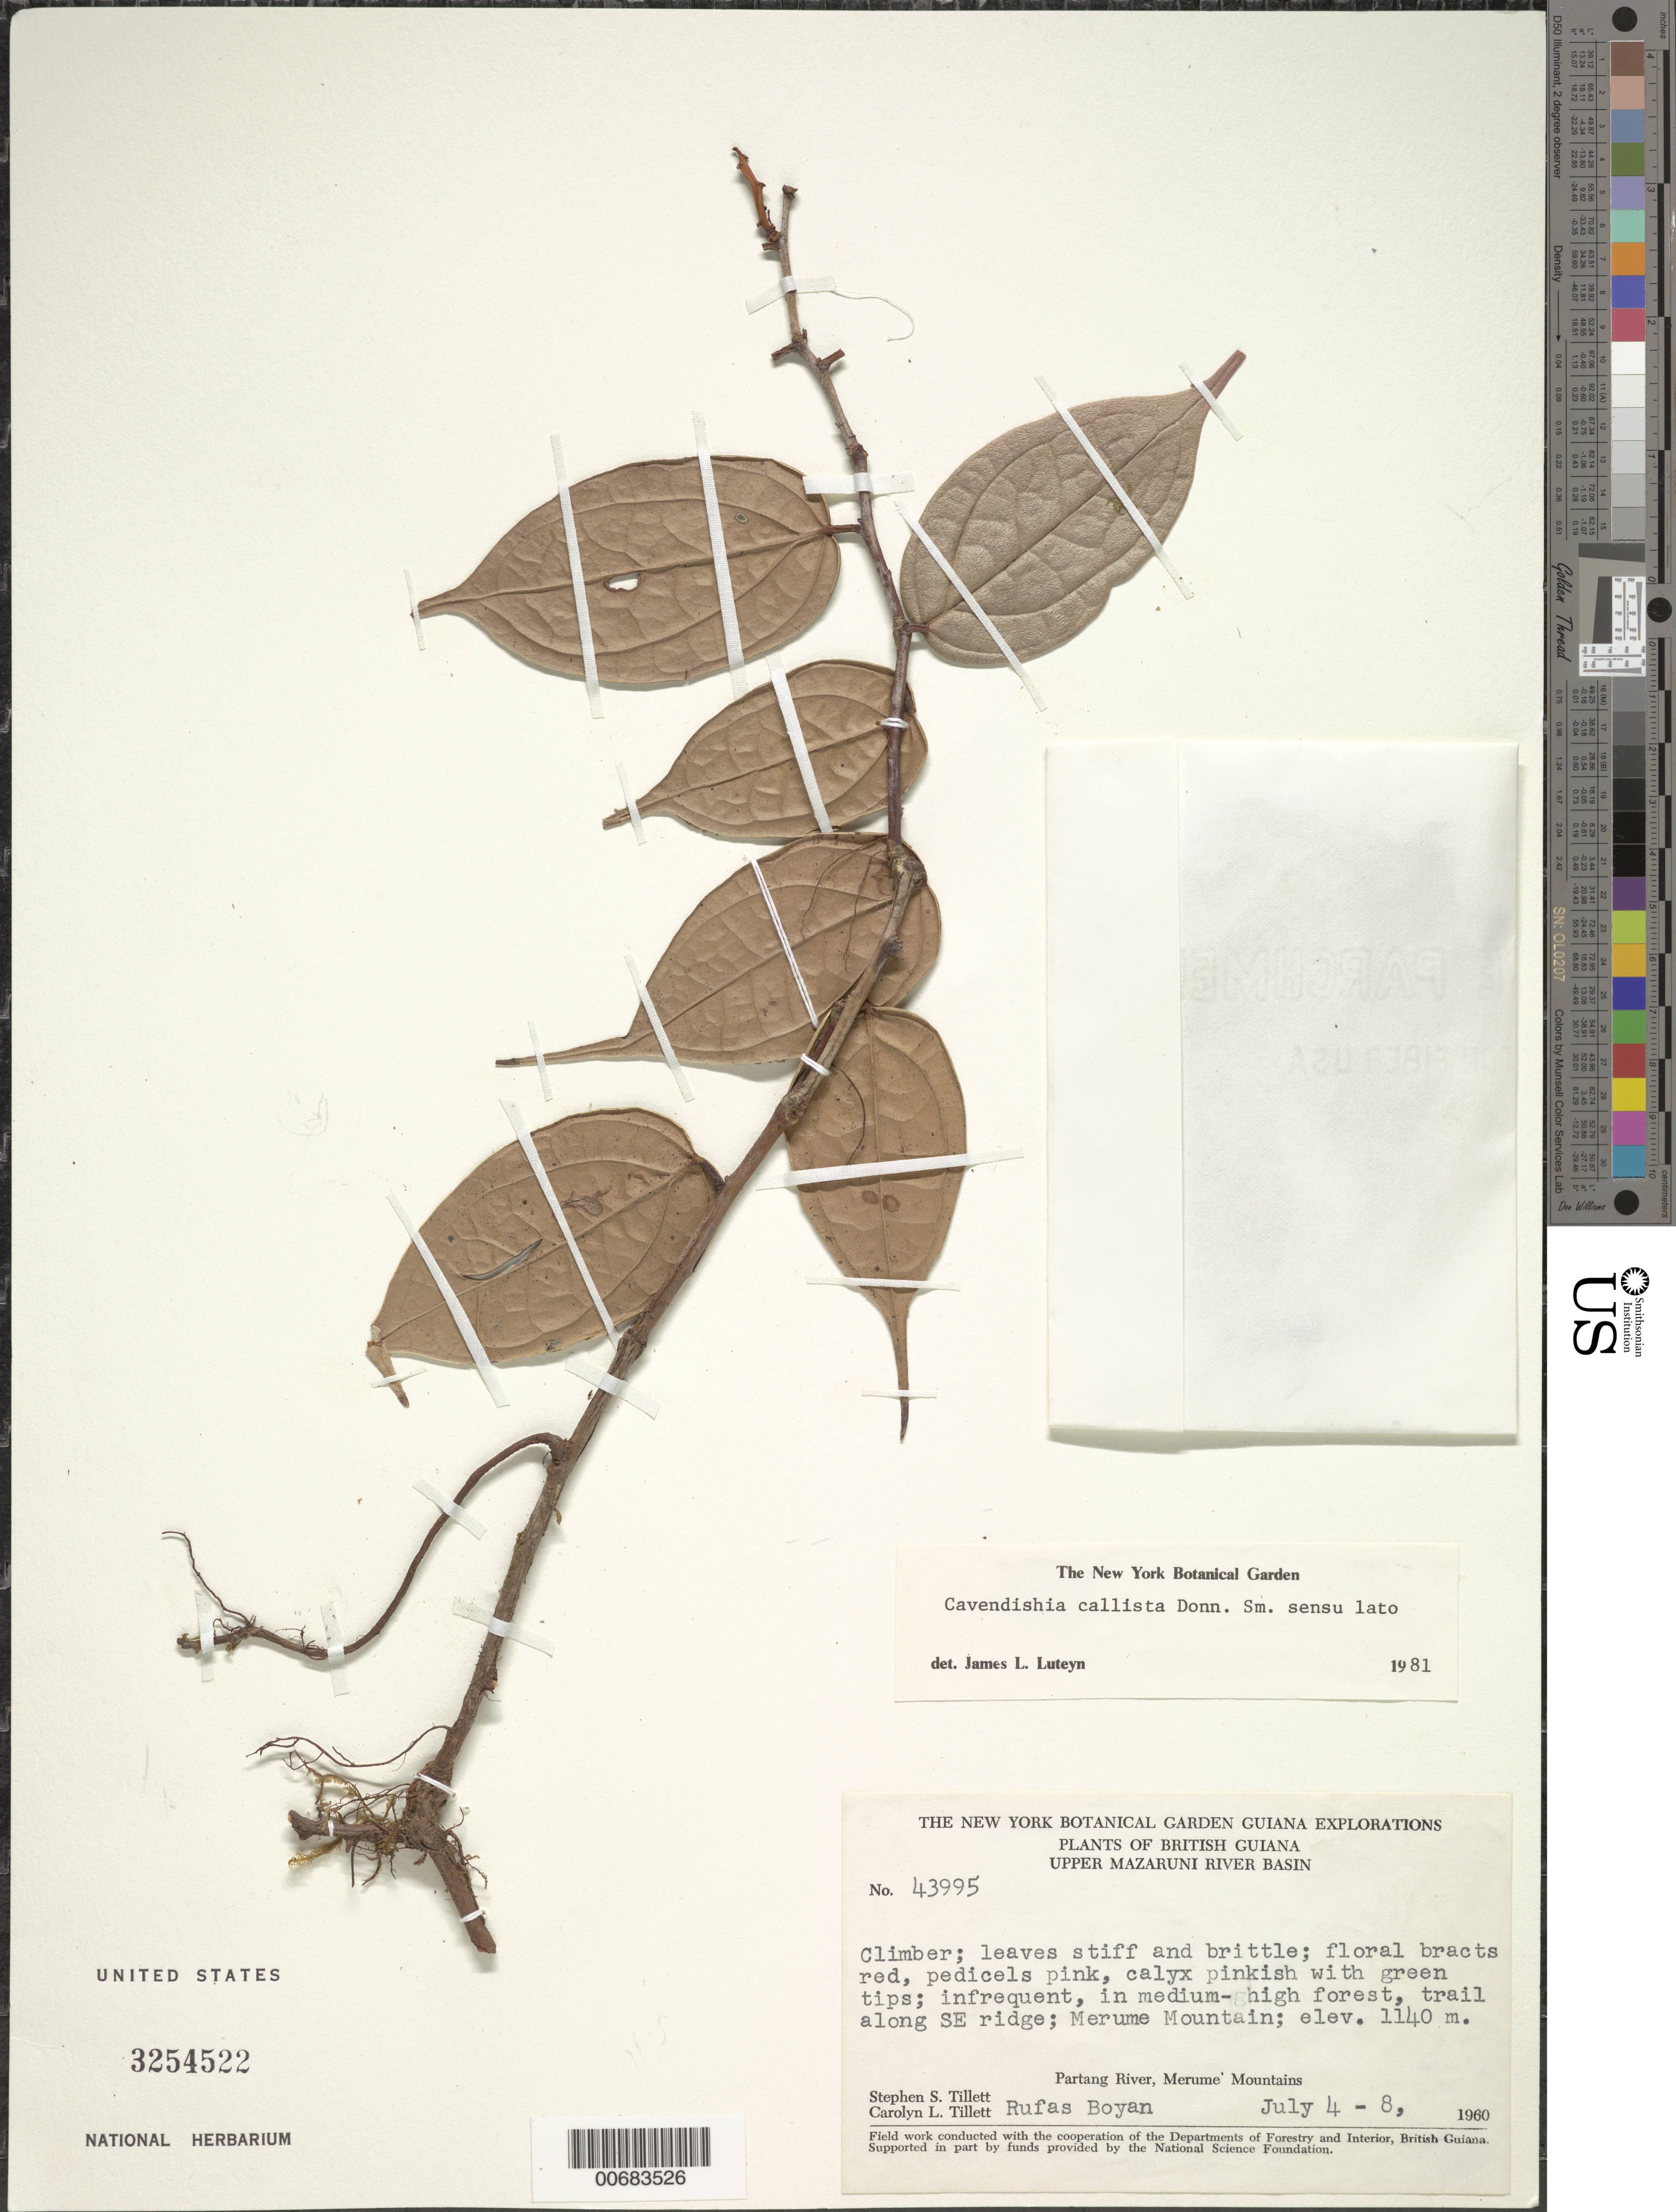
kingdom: Plantae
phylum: Tracheophyta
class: Magnoliopsida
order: Ericales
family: Ericaceae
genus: Cavendishia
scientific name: Cavendishia callista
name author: Donn. Sm.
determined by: Luteyn, J. L.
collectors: S. S. Tillett, C. L. Tillett & R. Boyan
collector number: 43995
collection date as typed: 4-Jul-60 to 8-Jul-60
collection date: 1960-07-04/1960-07-08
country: Guyana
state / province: Cuyuni-Mazaruni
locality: Merume Mts., Partang R., upper Mazaruni River Basin; trail along SE ridge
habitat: Medium high forest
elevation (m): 1143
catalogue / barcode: US 3254522